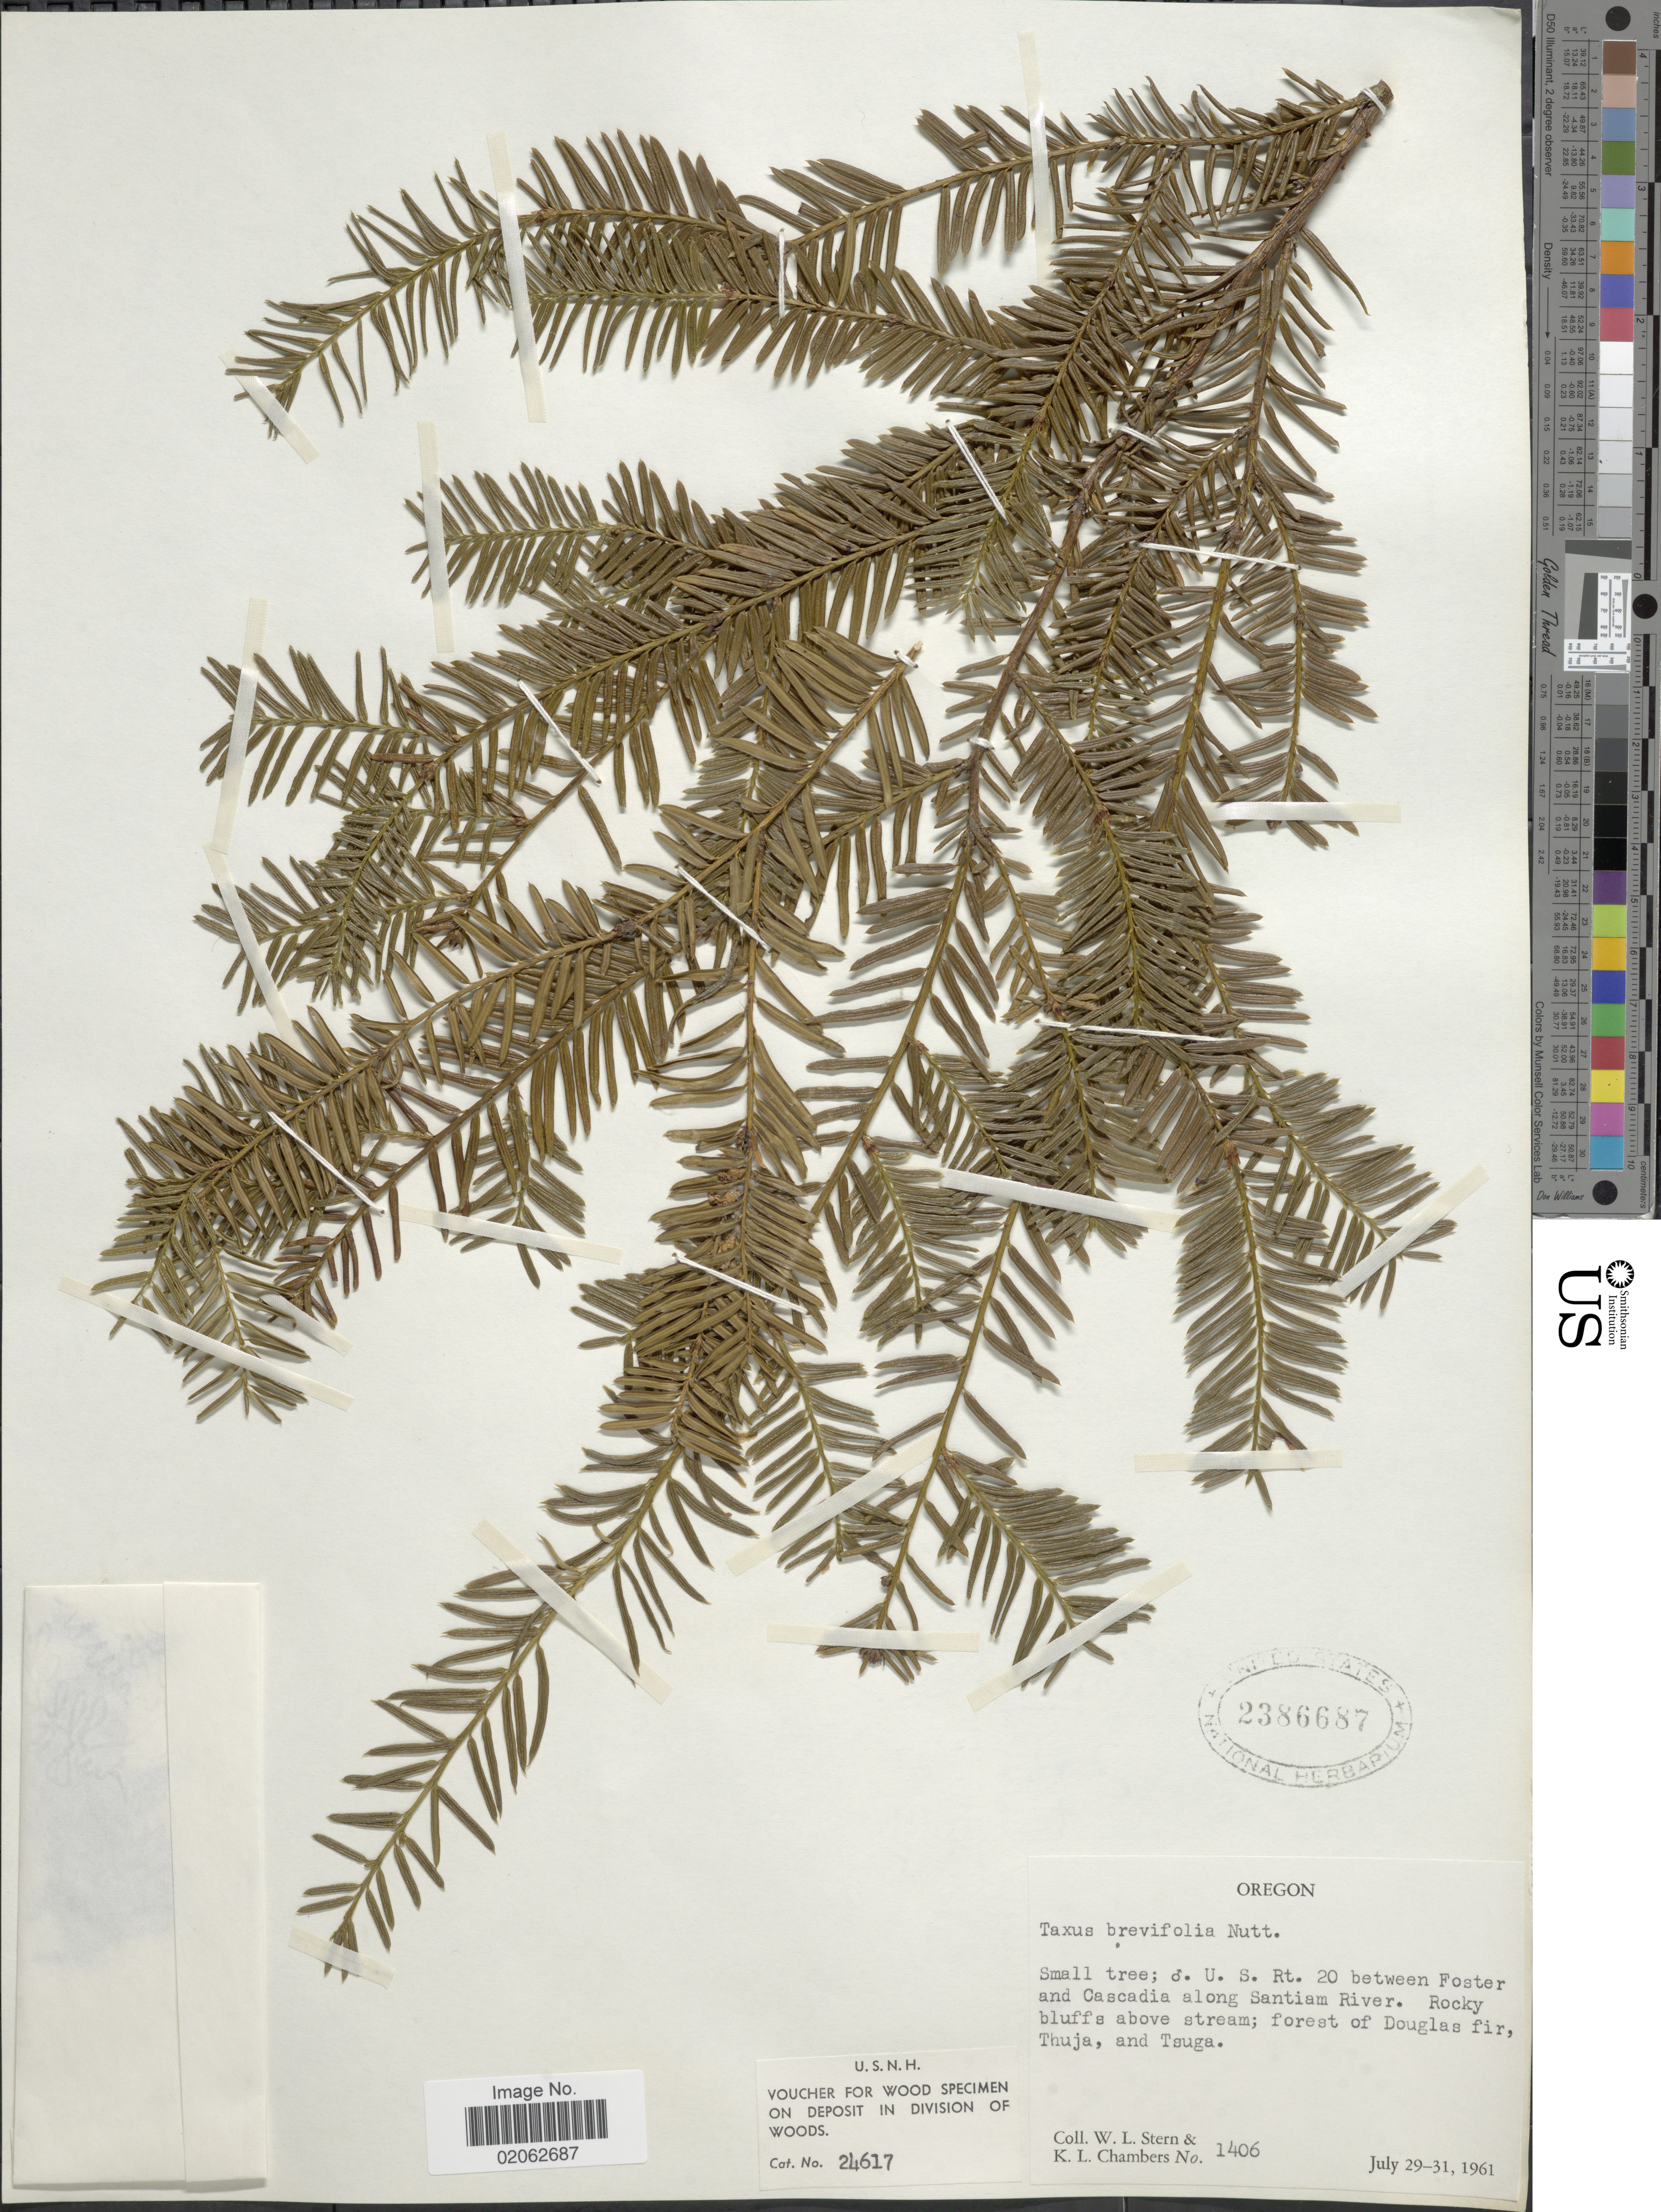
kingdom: Plantae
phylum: Tracheophyta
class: Pinopsida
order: Pinales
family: Taxaceae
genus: Taxus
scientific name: Taxus brevifolia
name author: Nutt.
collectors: W. L. Stern & K. Chambers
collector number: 1406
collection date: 1961-07-29/1961-07-31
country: United States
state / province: Oregon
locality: U.S. Rt. 20 between Foster and Cascadia along Santiam River, forest of Douglas fir, Thuja, and Tsuga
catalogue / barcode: US 2386687